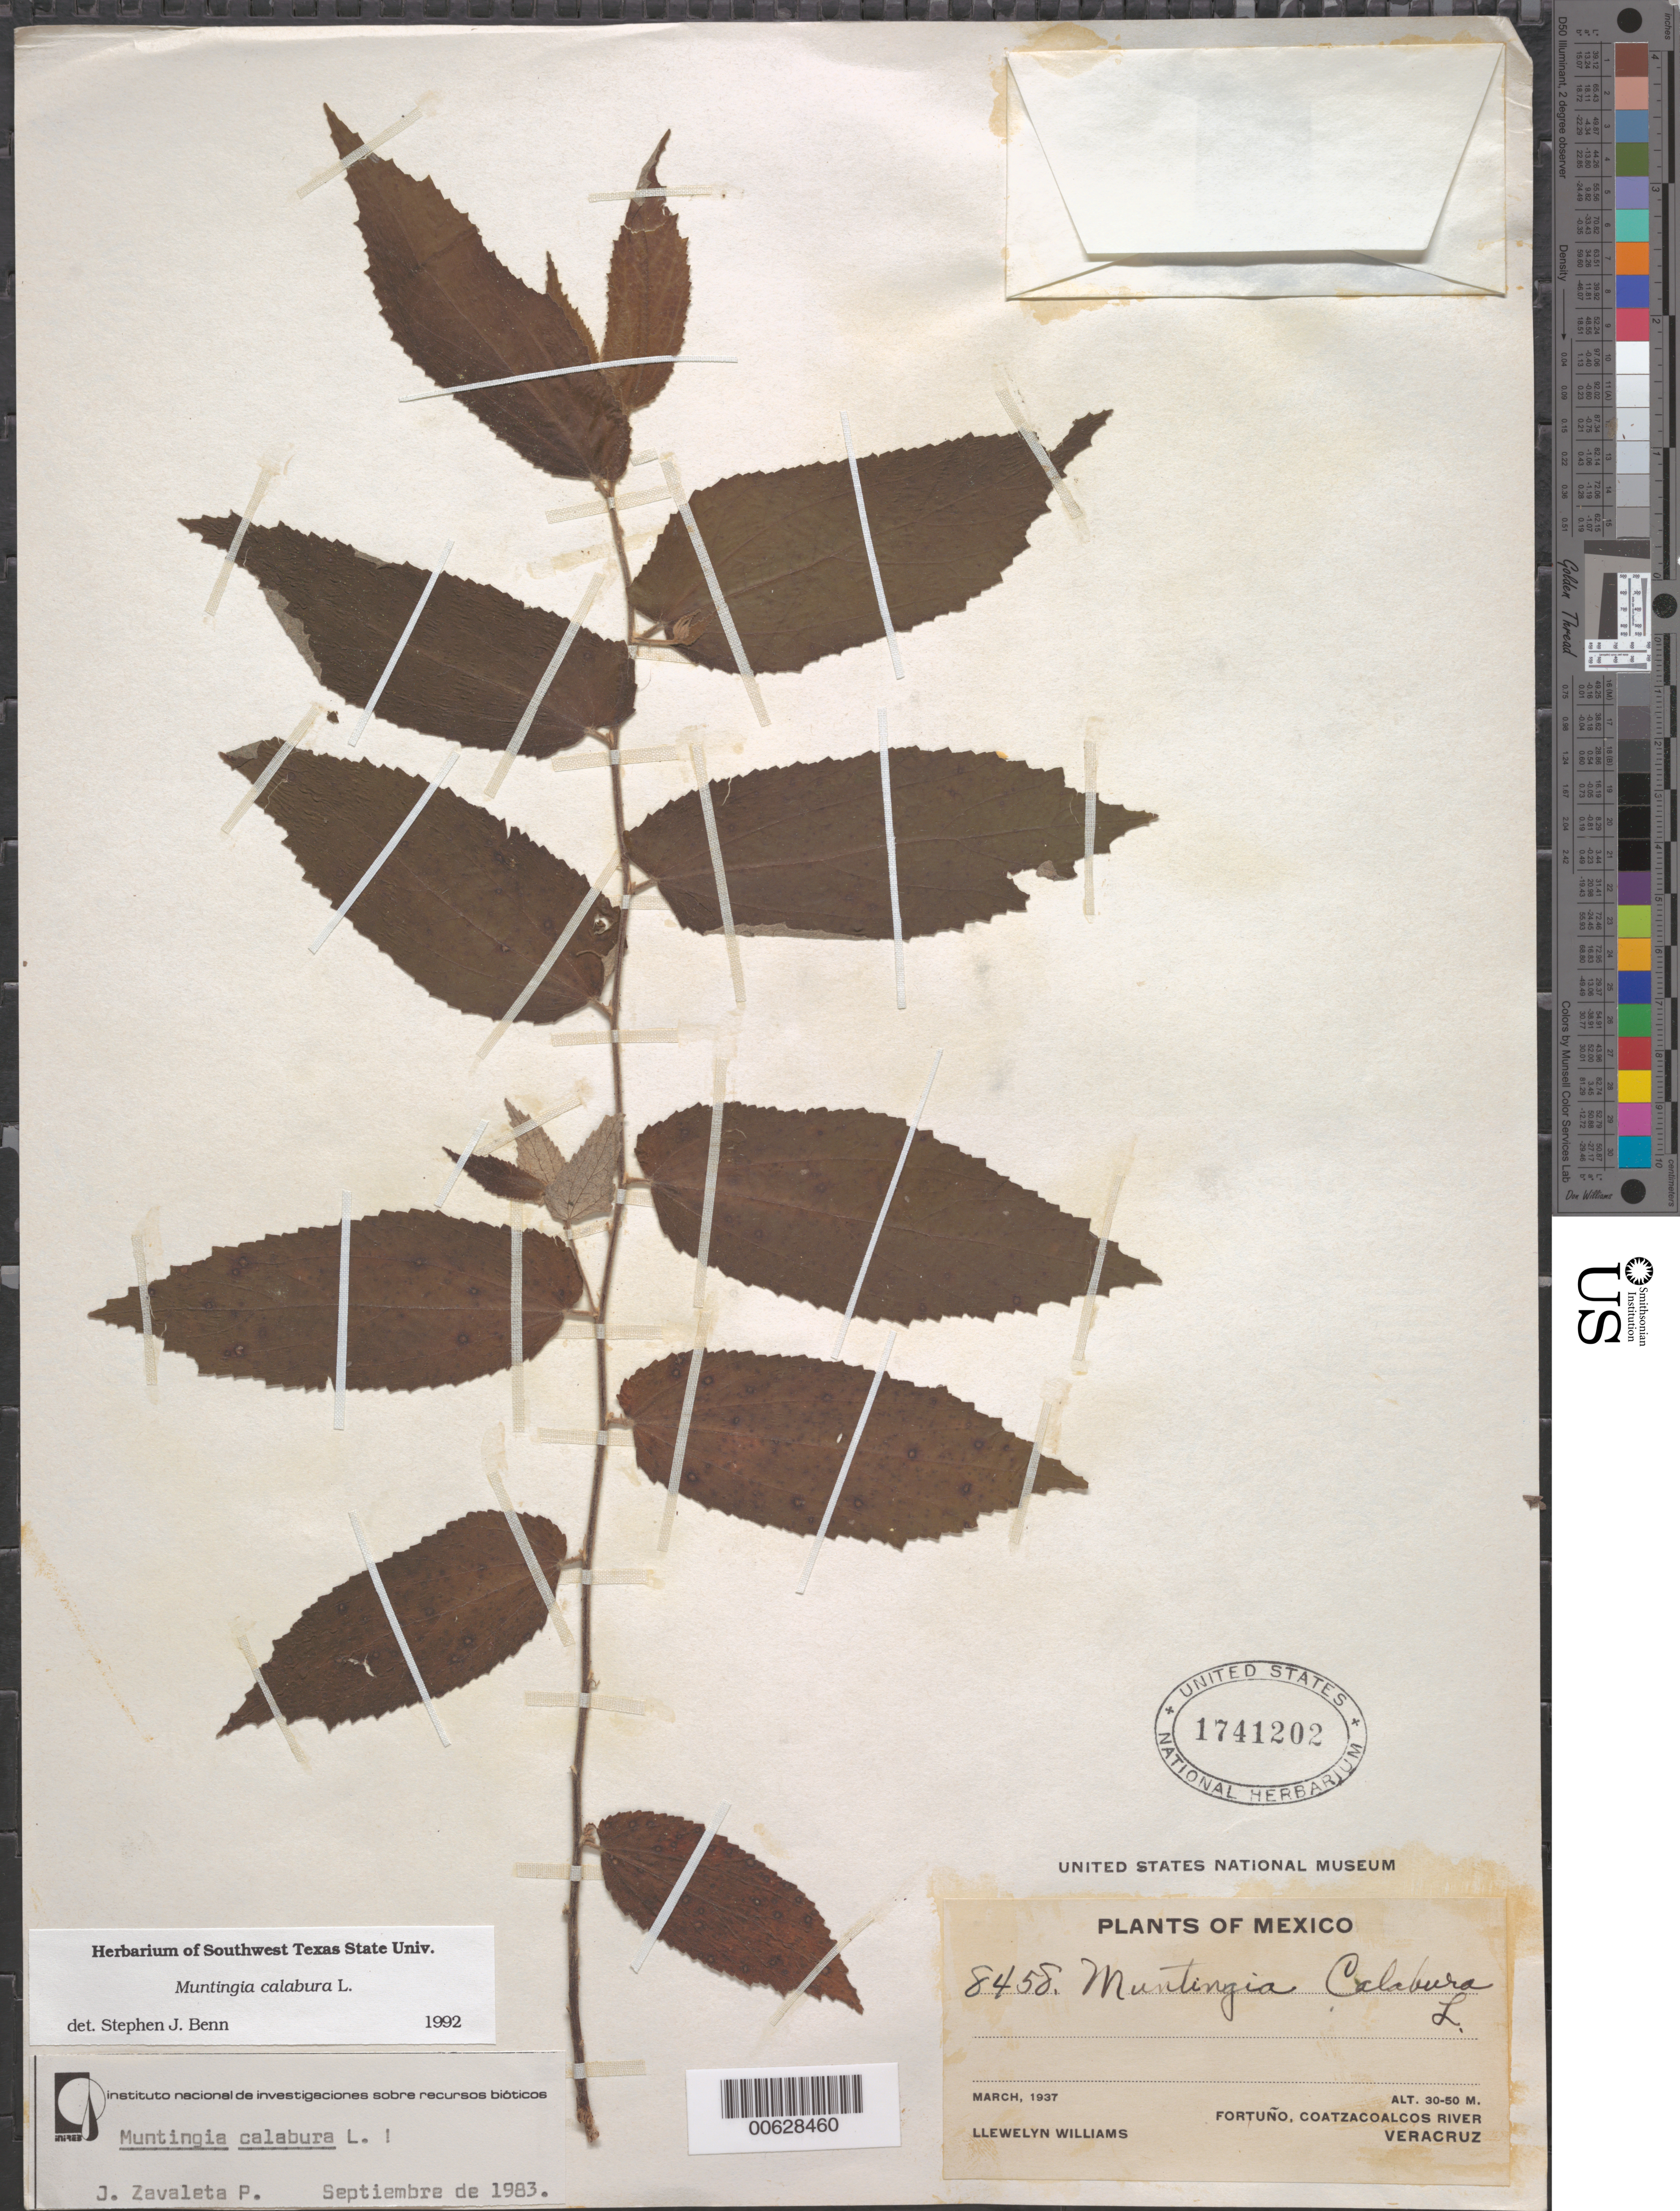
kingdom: Plantae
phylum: Tracheophyta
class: Magnoliopsida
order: Malvales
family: Muntingiaceae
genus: Muntingia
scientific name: Muntingia calabura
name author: L.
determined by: Benn, S. J.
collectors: Ll. Williams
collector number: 8458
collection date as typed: Mar 1937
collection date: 1937-03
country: Mexico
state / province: Veracruz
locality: Fortuño, Coatzacoalcos River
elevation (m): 30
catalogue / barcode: US 1741202